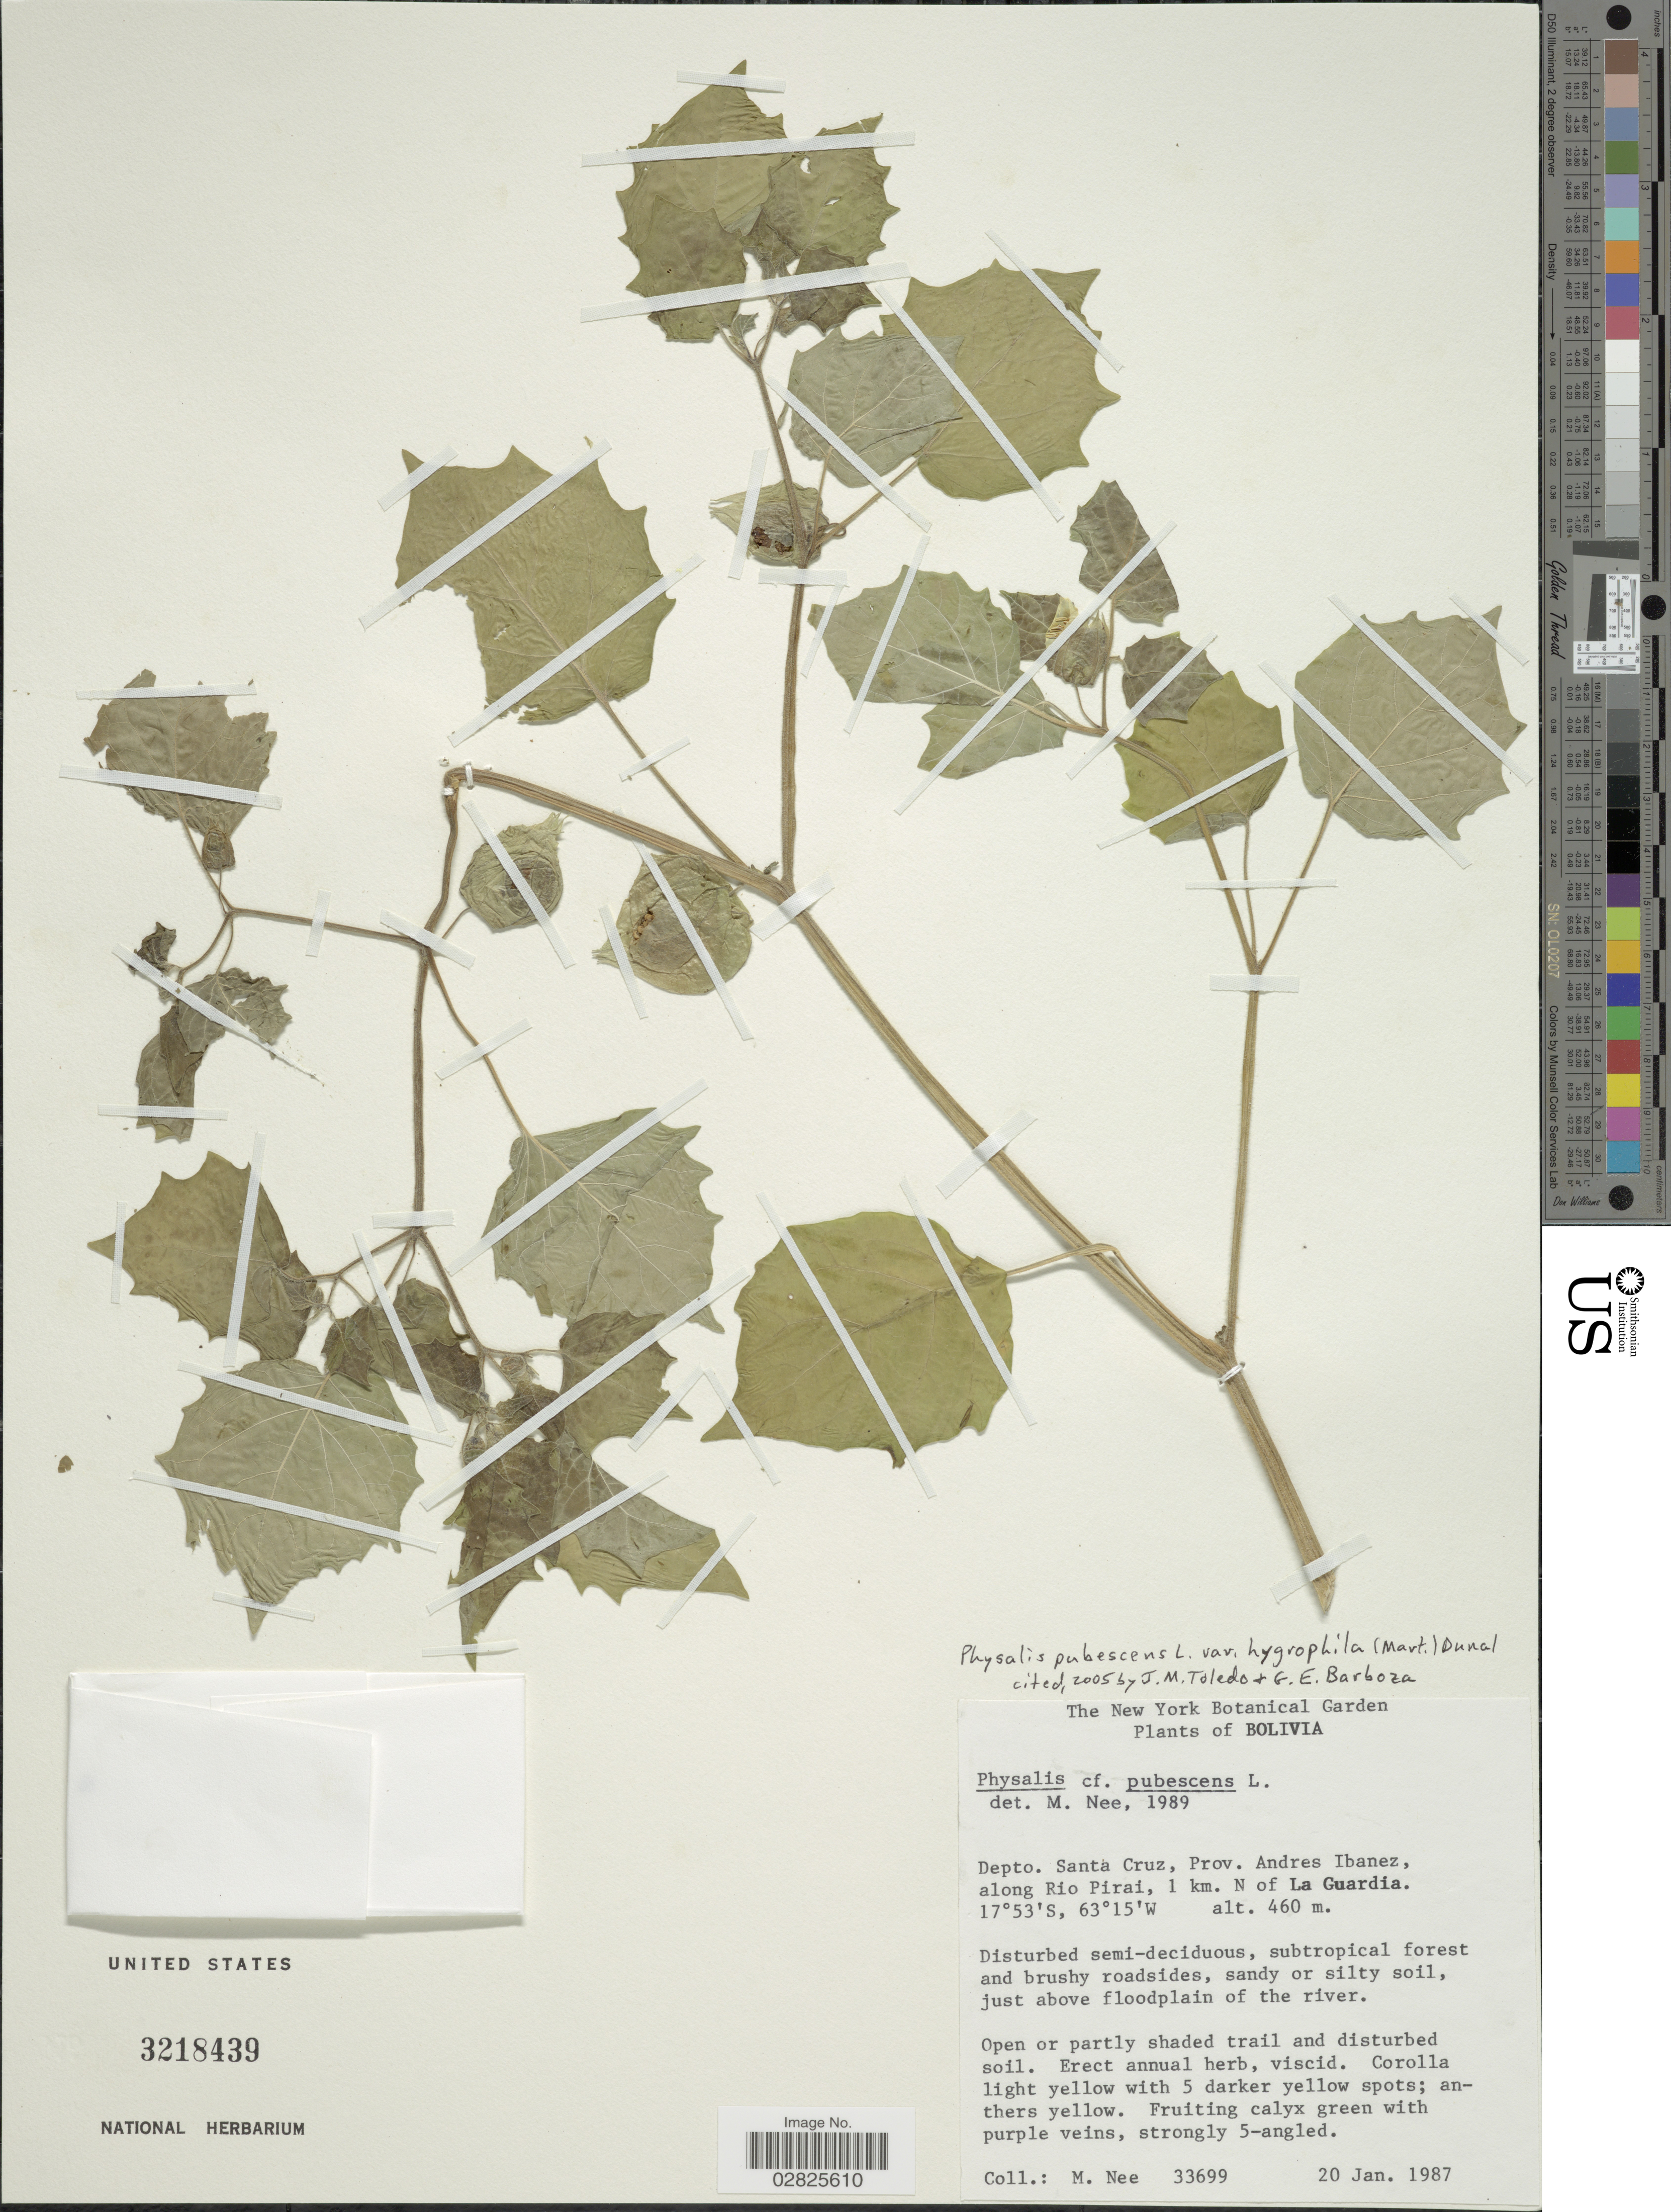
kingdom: Plantae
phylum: Tracheophyta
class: Magnoliopsida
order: Solanales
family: Solanaceae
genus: Physalis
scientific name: Physalis pubescens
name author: L.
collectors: M. Nee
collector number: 33699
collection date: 1987-01-20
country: Bolivia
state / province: Santa Cruz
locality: Depto. Santa Cruz, Prov. Andres Ibanez, along Rio Pirai, 1 km. N of La Guardia.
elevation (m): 460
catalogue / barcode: US 3218439